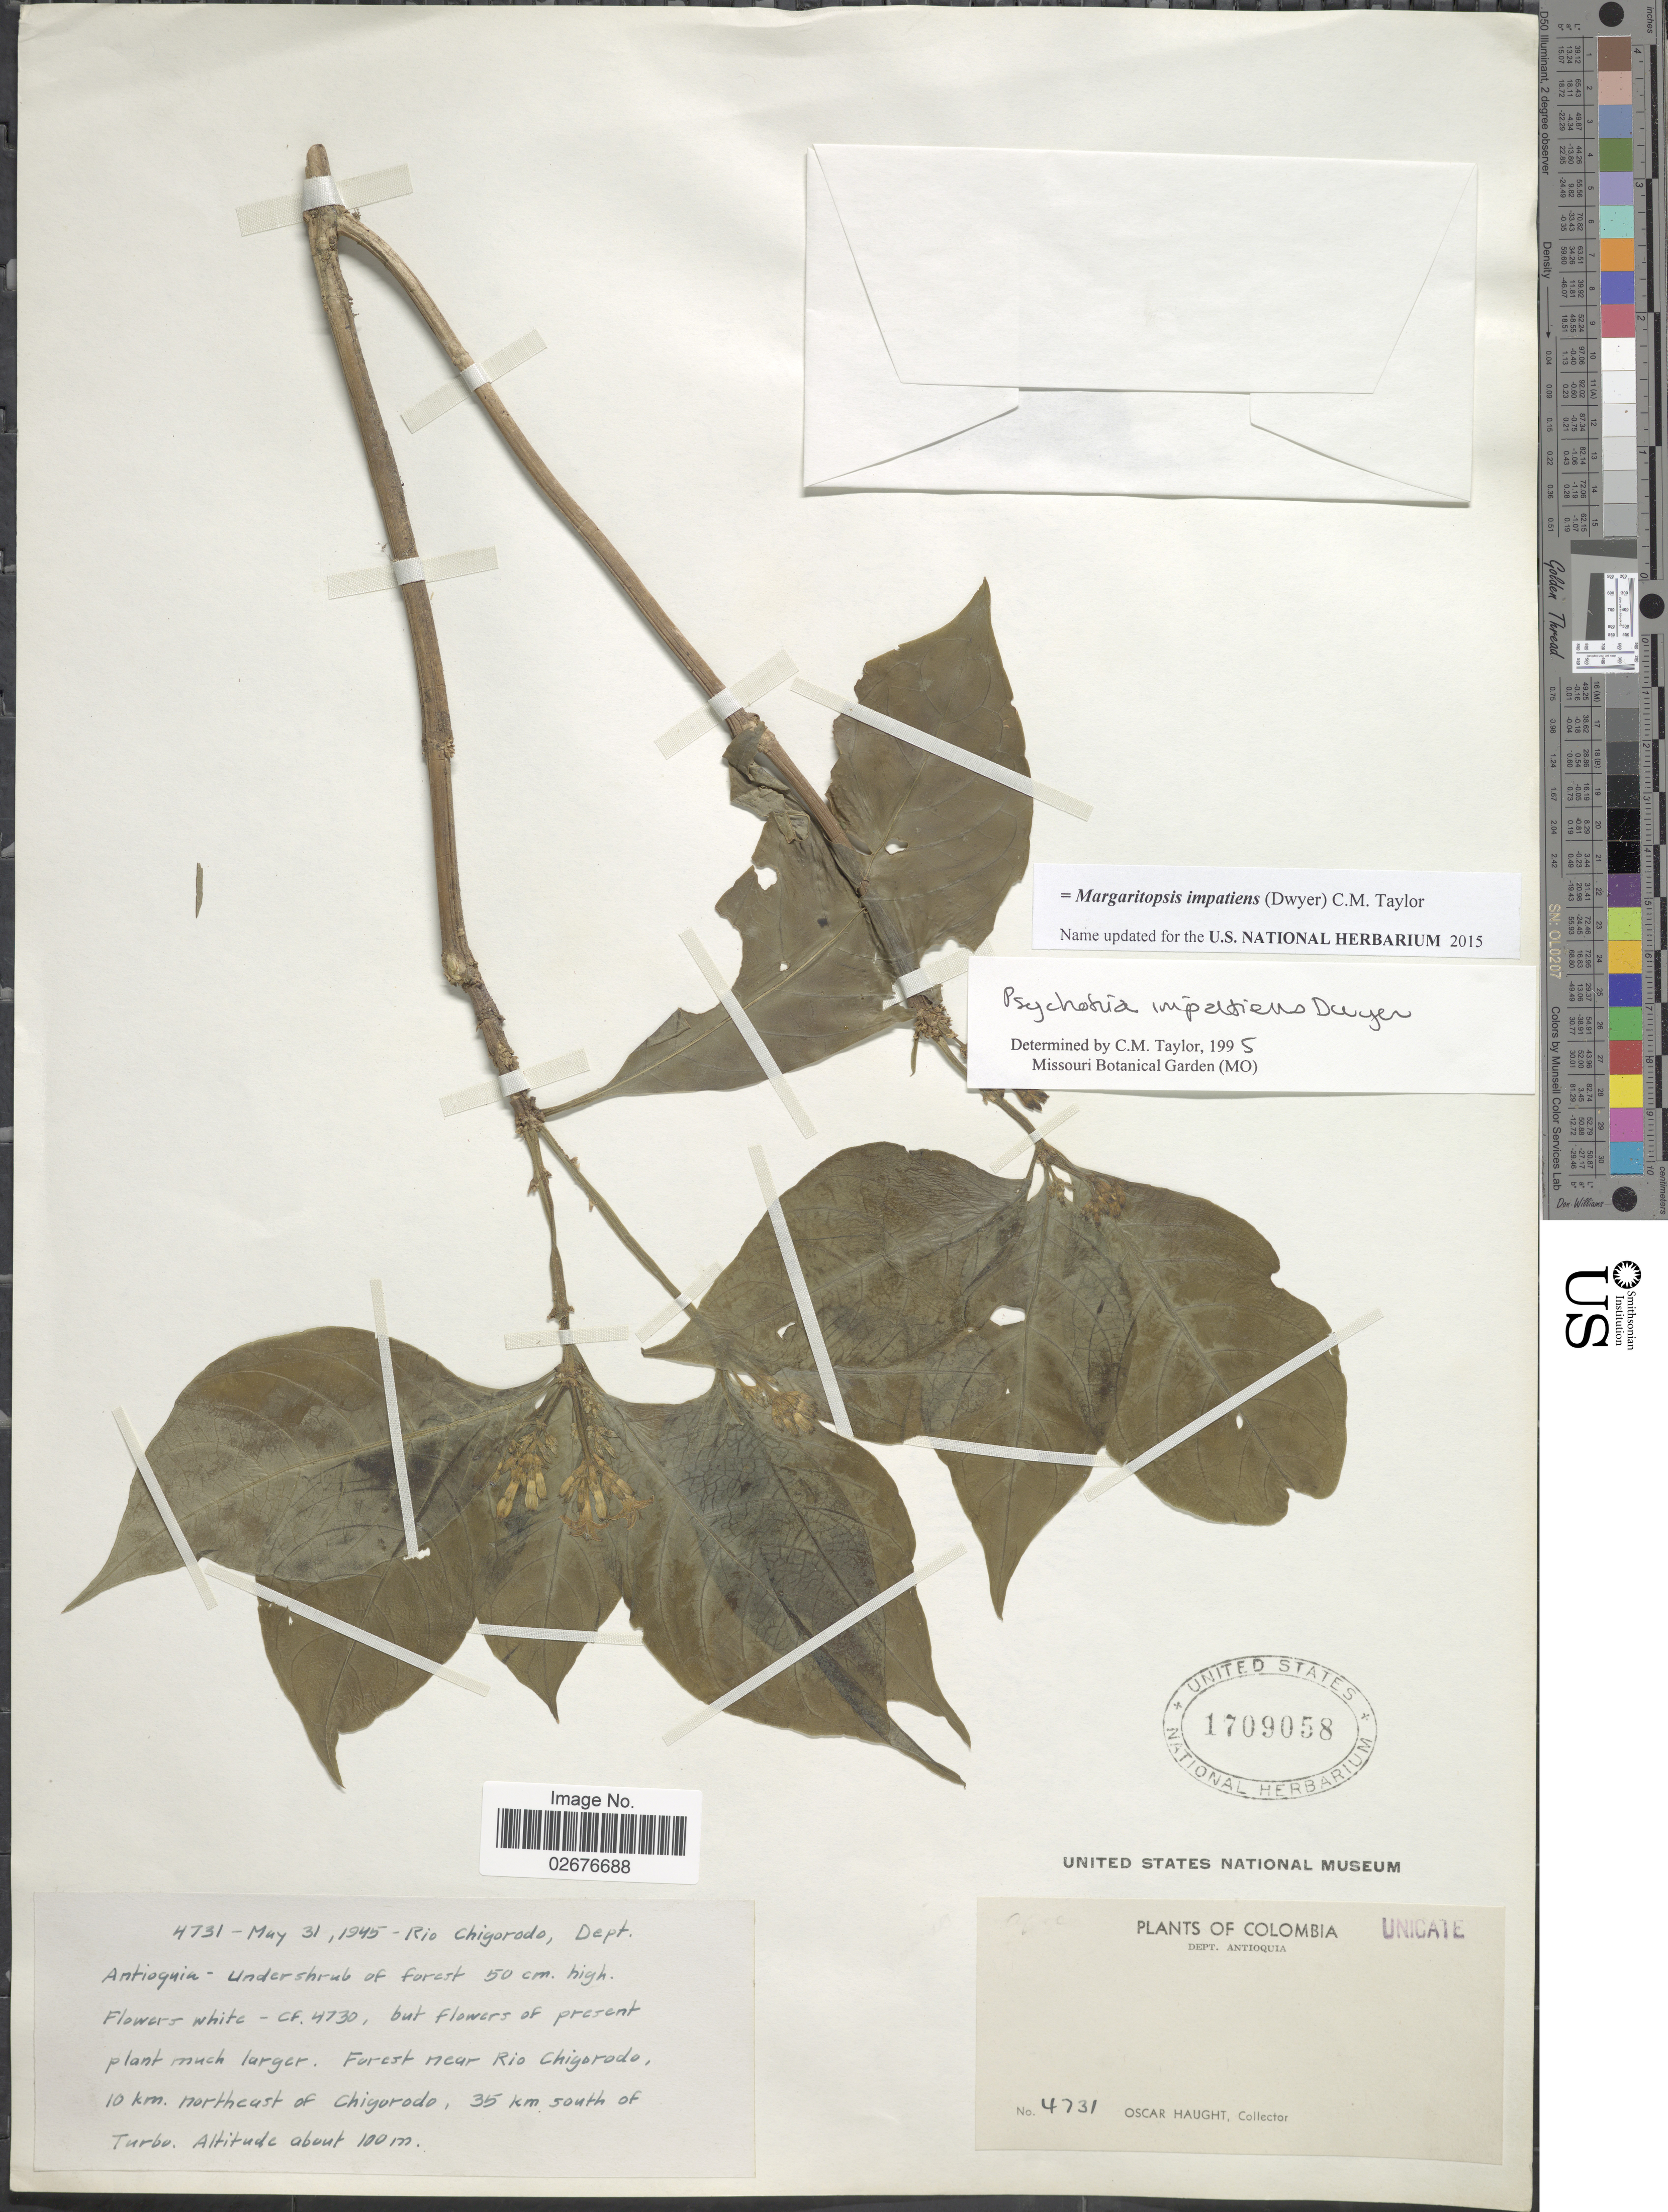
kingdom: Plantae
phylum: Tracheophyta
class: Magnoliopsida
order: Gentianales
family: Rubiaceae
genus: Margaritopsis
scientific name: Margaritopsis impatiens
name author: (Dwyer) C.M. Taylor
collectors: O. Haught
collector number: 4731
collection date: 1945-05-31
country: Colombia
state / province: Antioquia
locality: Rio Chigorodo, forest near Chigorodo, 10 km northeast of Chigorodo, 35 km. south of Turbo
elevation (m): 100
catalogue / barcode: US 1709058